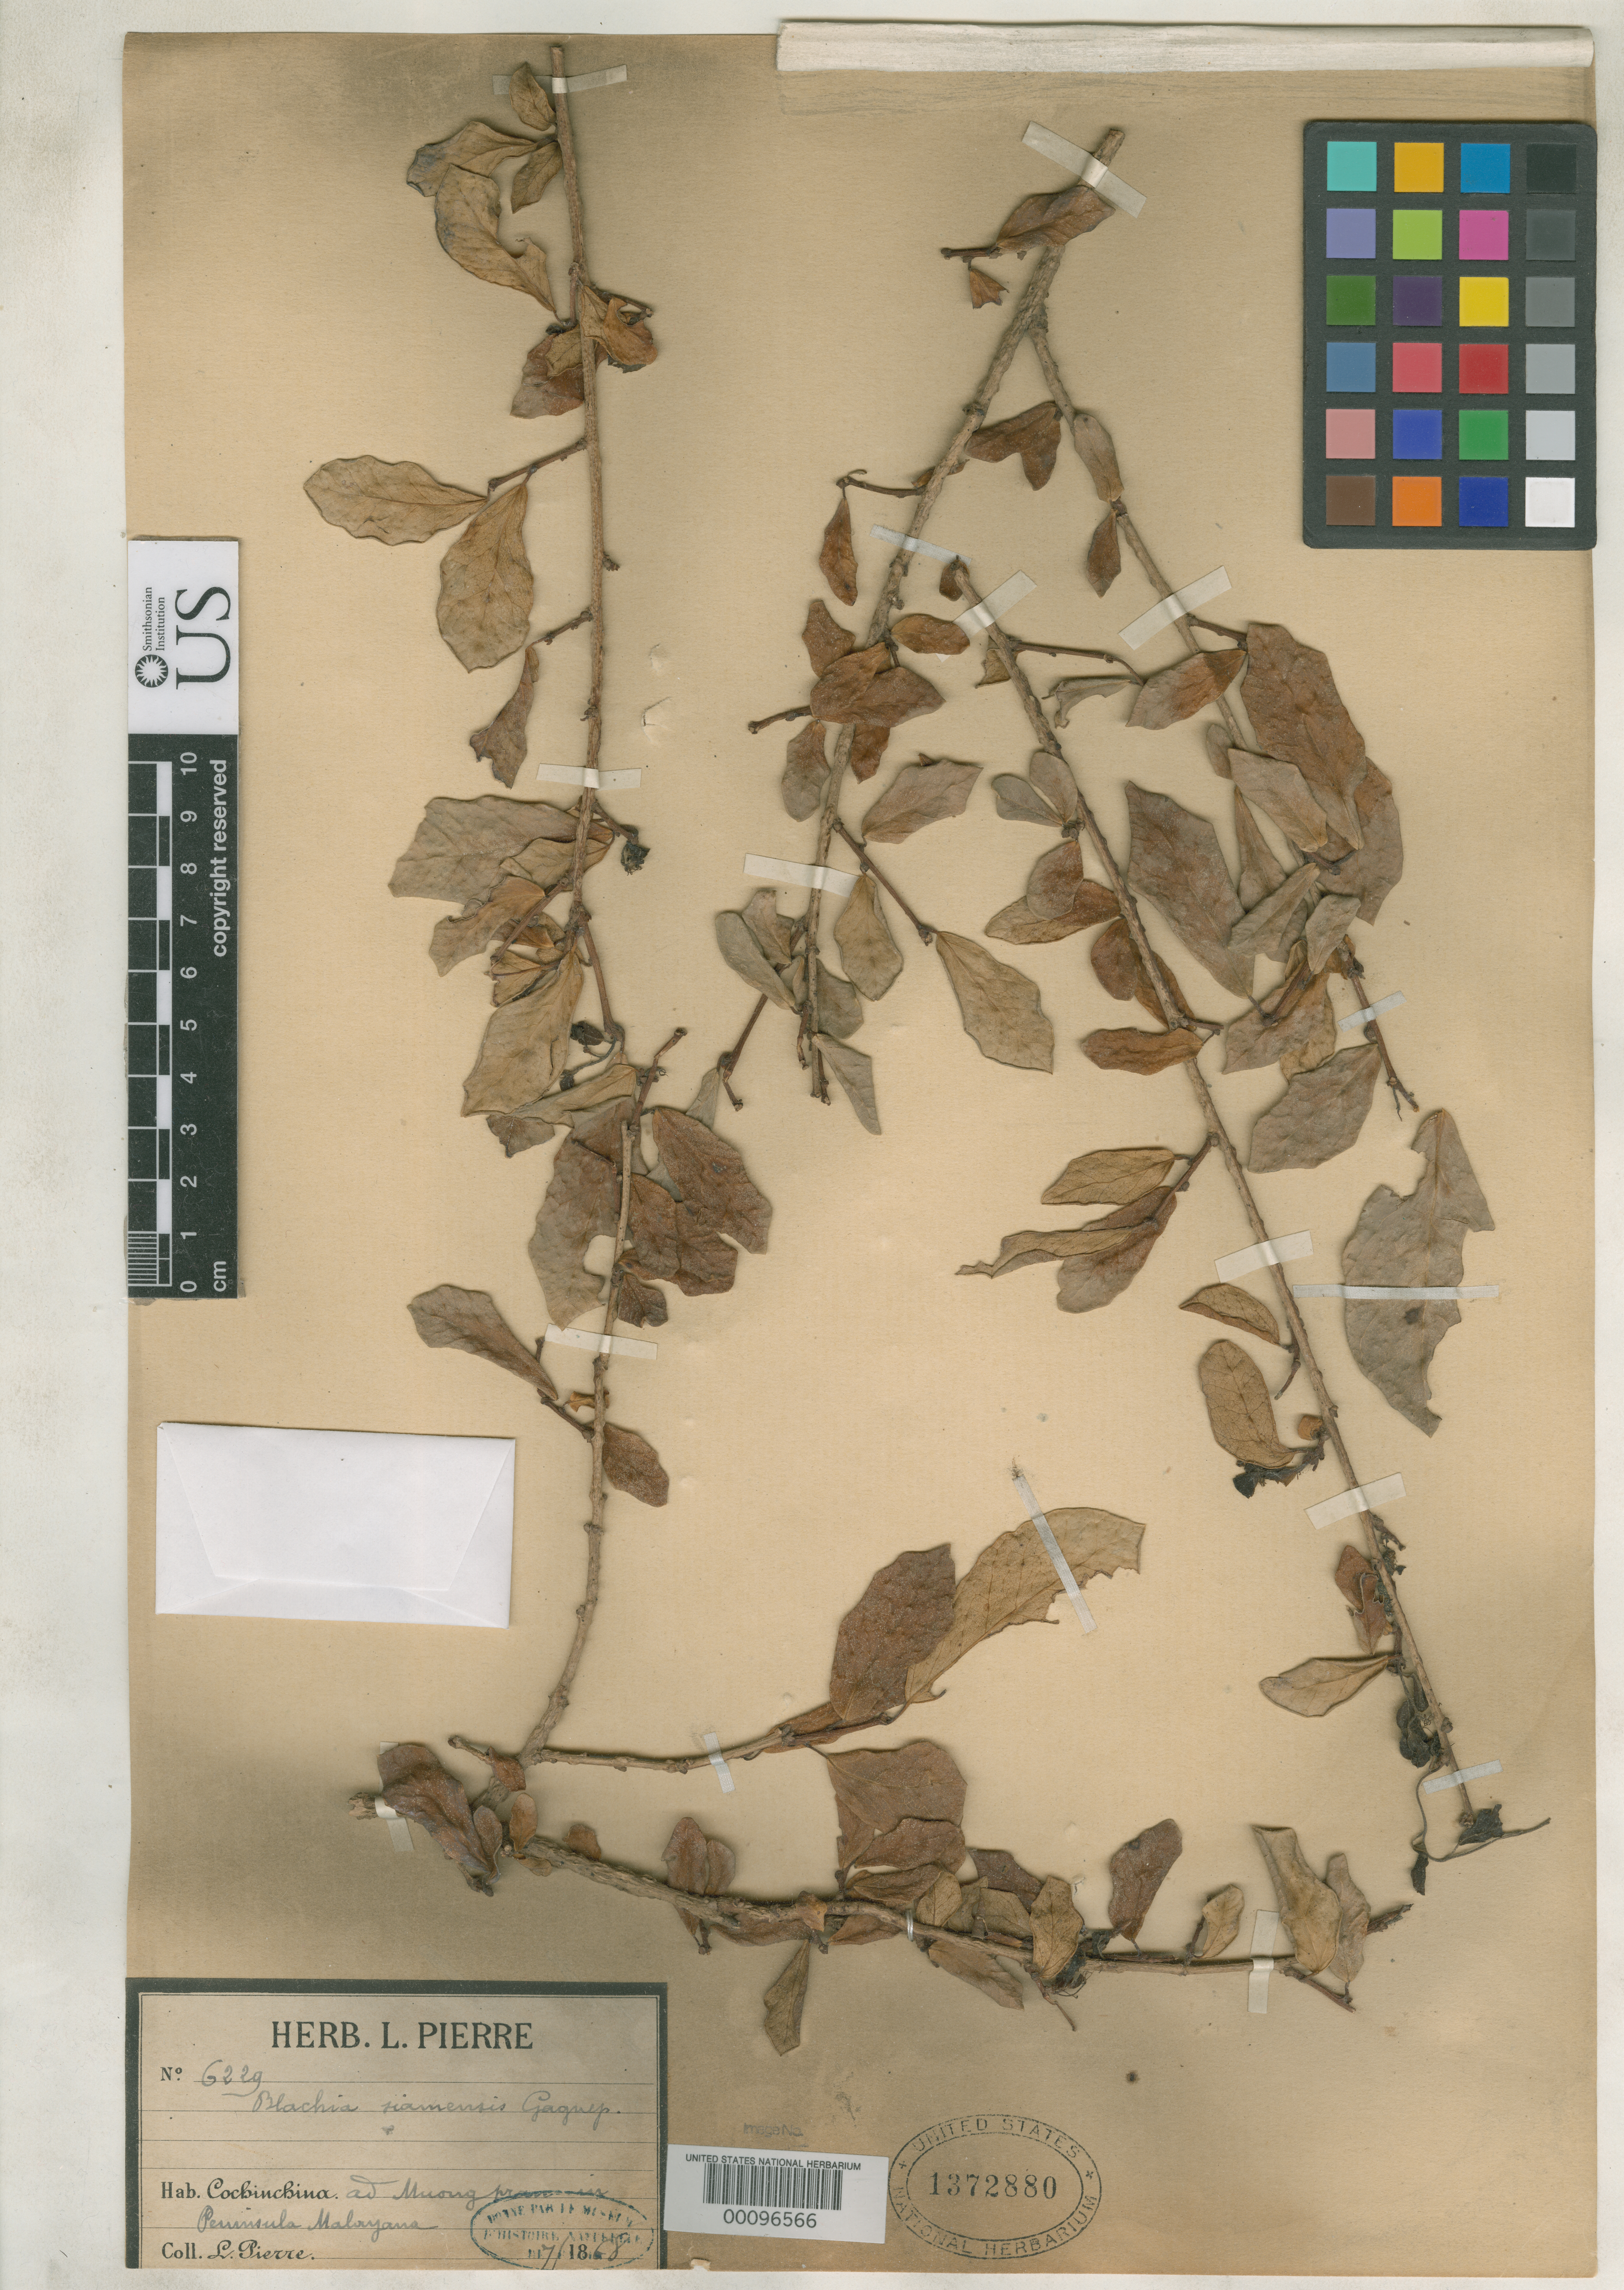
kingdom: Plantae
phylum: Tracheophyta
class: Magnoliopsida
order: Malpighiales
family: Euphorbiaceae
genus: Blachia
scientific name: Blachia siamensis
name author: Gagnep.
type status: Type Collection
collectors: J. Pierre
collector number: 6229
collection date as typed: Jul 1868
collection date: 1868-07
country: Thailand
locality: Muong-pran. [Malay Peninsula]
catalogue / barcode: US 1372880